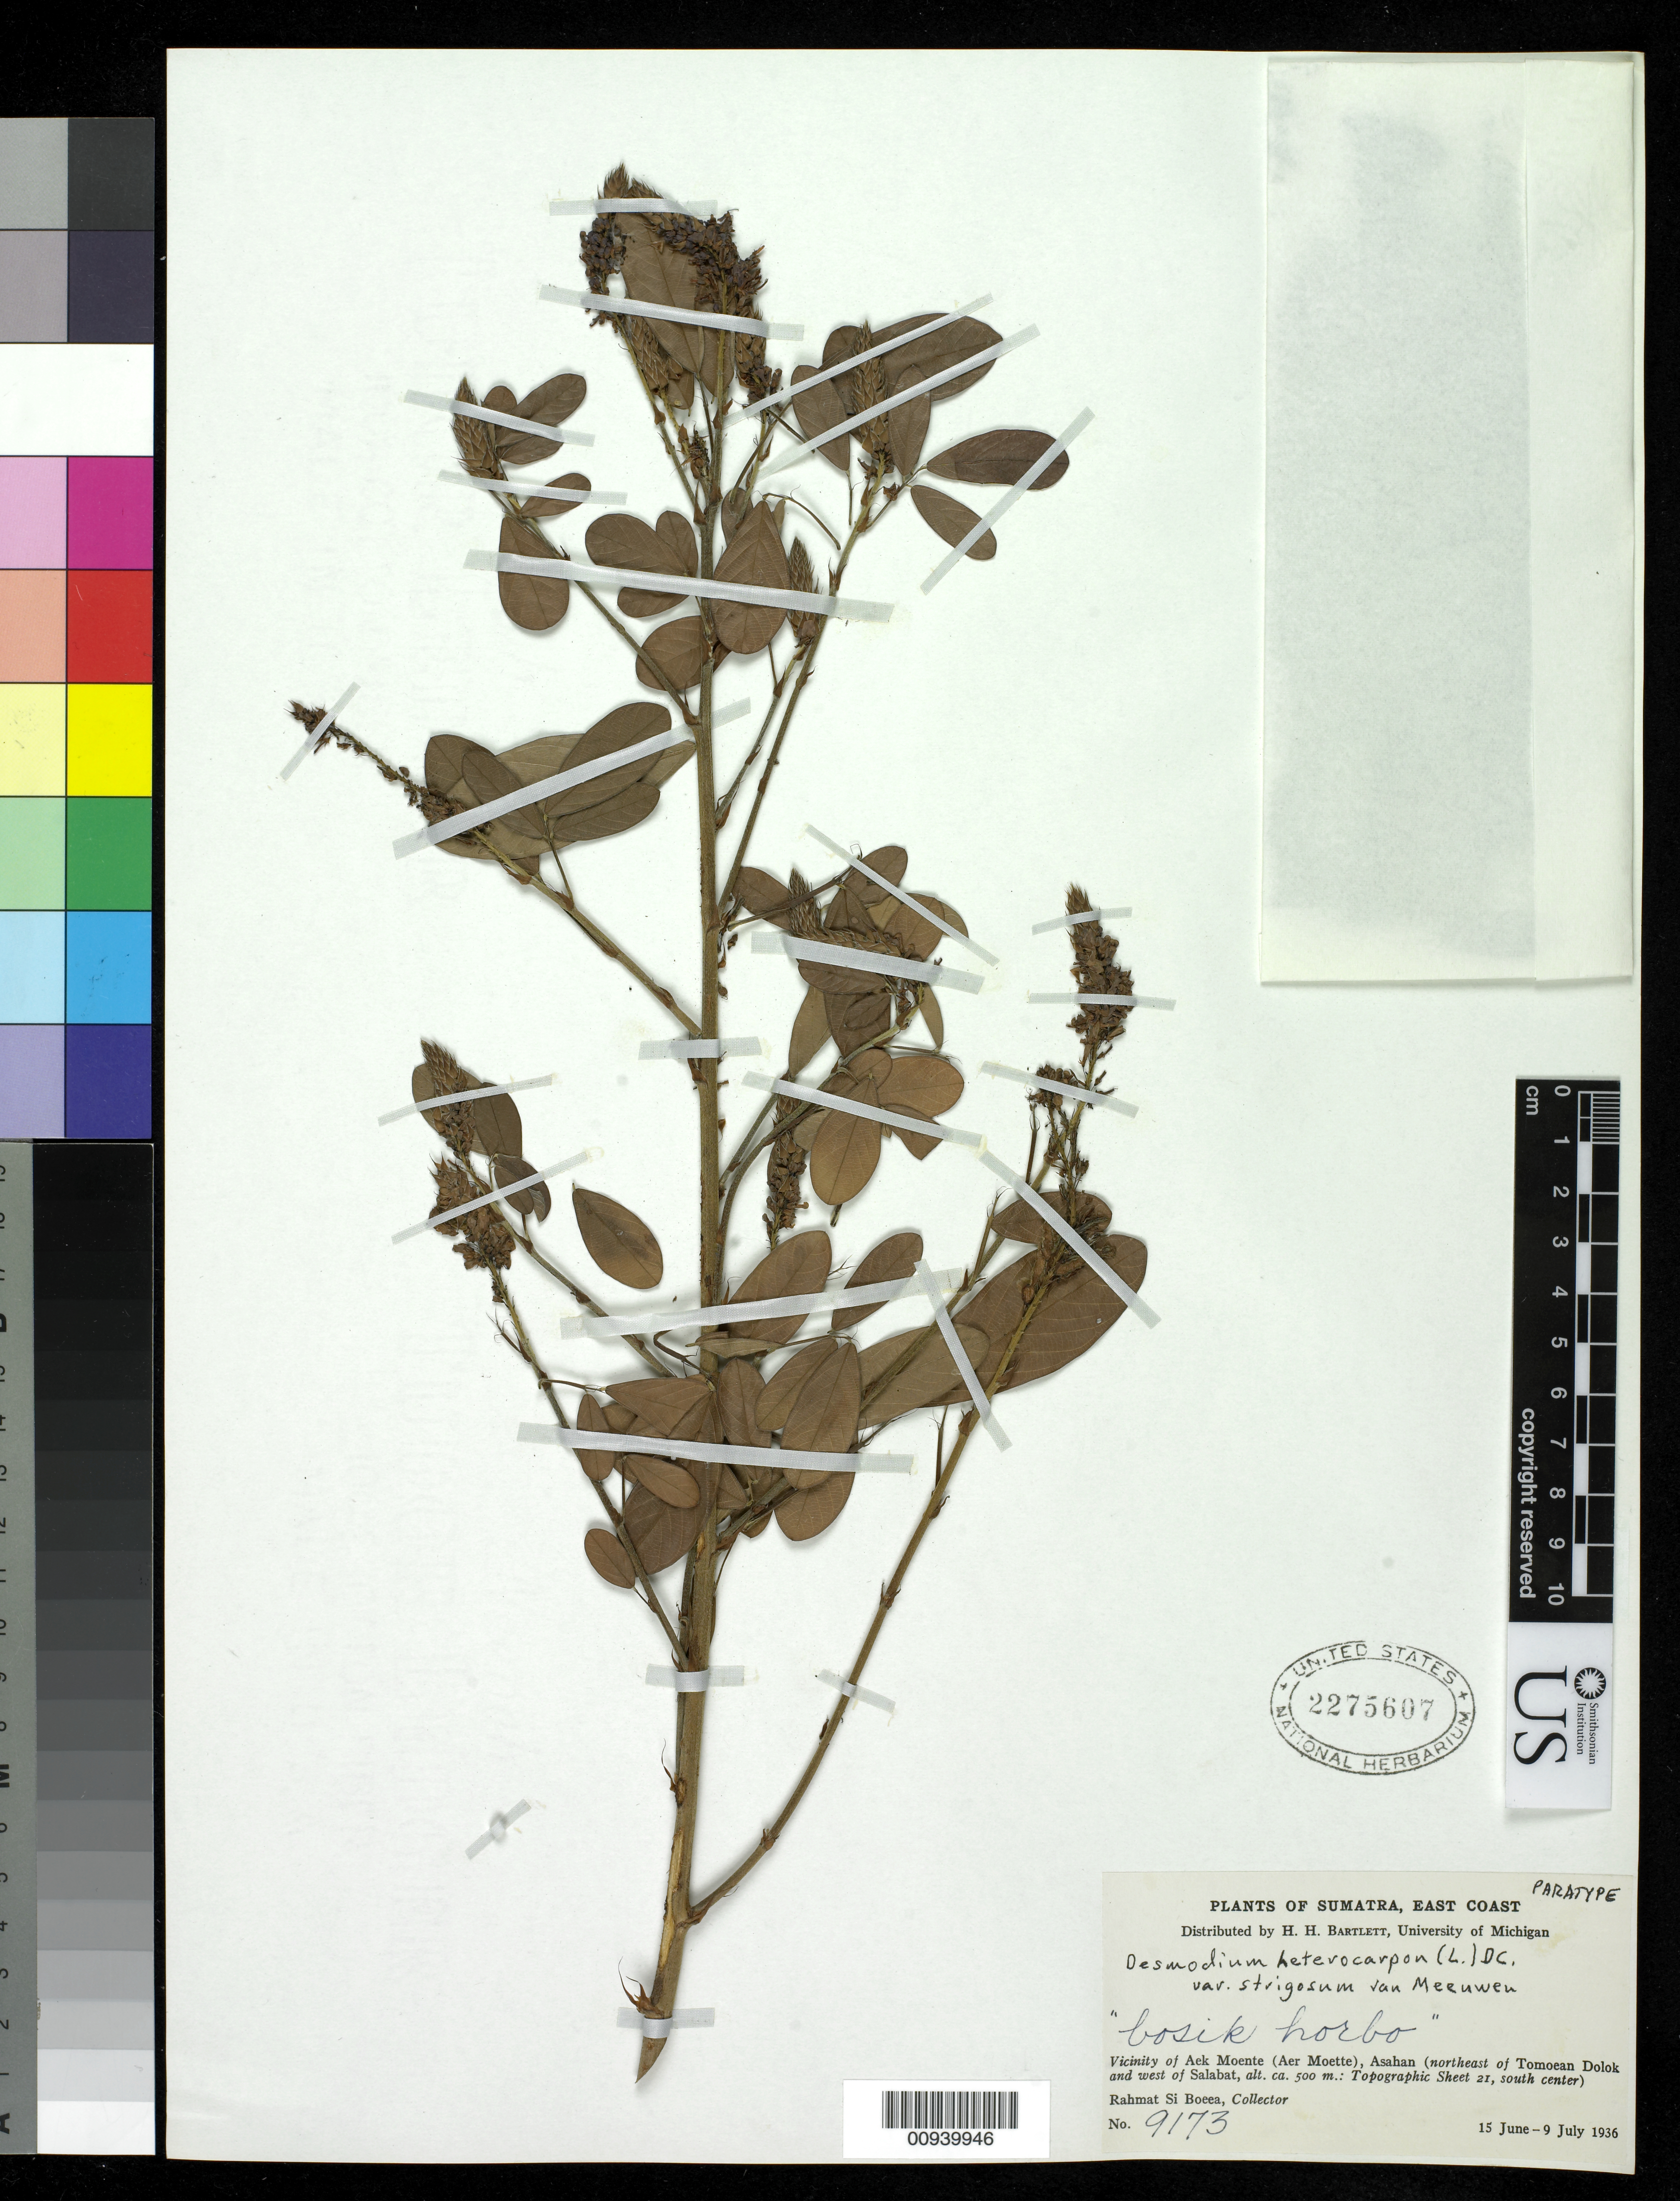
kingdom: Plantae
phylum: Tracheophyta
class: Magnoliopsida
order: Fabales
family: Fabaceae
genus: Grona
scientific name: Grona heterocarpos var. strigosa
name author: (Meeuwen) H. Ohashi & K. Ohashi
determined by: Strong, Mark T., (BOT), Smithsonian Institution - National Museum of Natural History (UNITED STATES)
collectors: Rahmat Si Boeea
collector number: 9173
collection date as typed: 15 Jun 1936 to 09 Jul 1936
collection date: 1936-06-15/1936-07-09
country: Indonesia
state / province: Sumatra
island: Sumatra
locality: Vicinity of Aek Moente (Aer Moette), Asahan (northeast of Tomoean Dolok West of Salabat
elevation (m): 500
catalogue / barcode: US 2275607